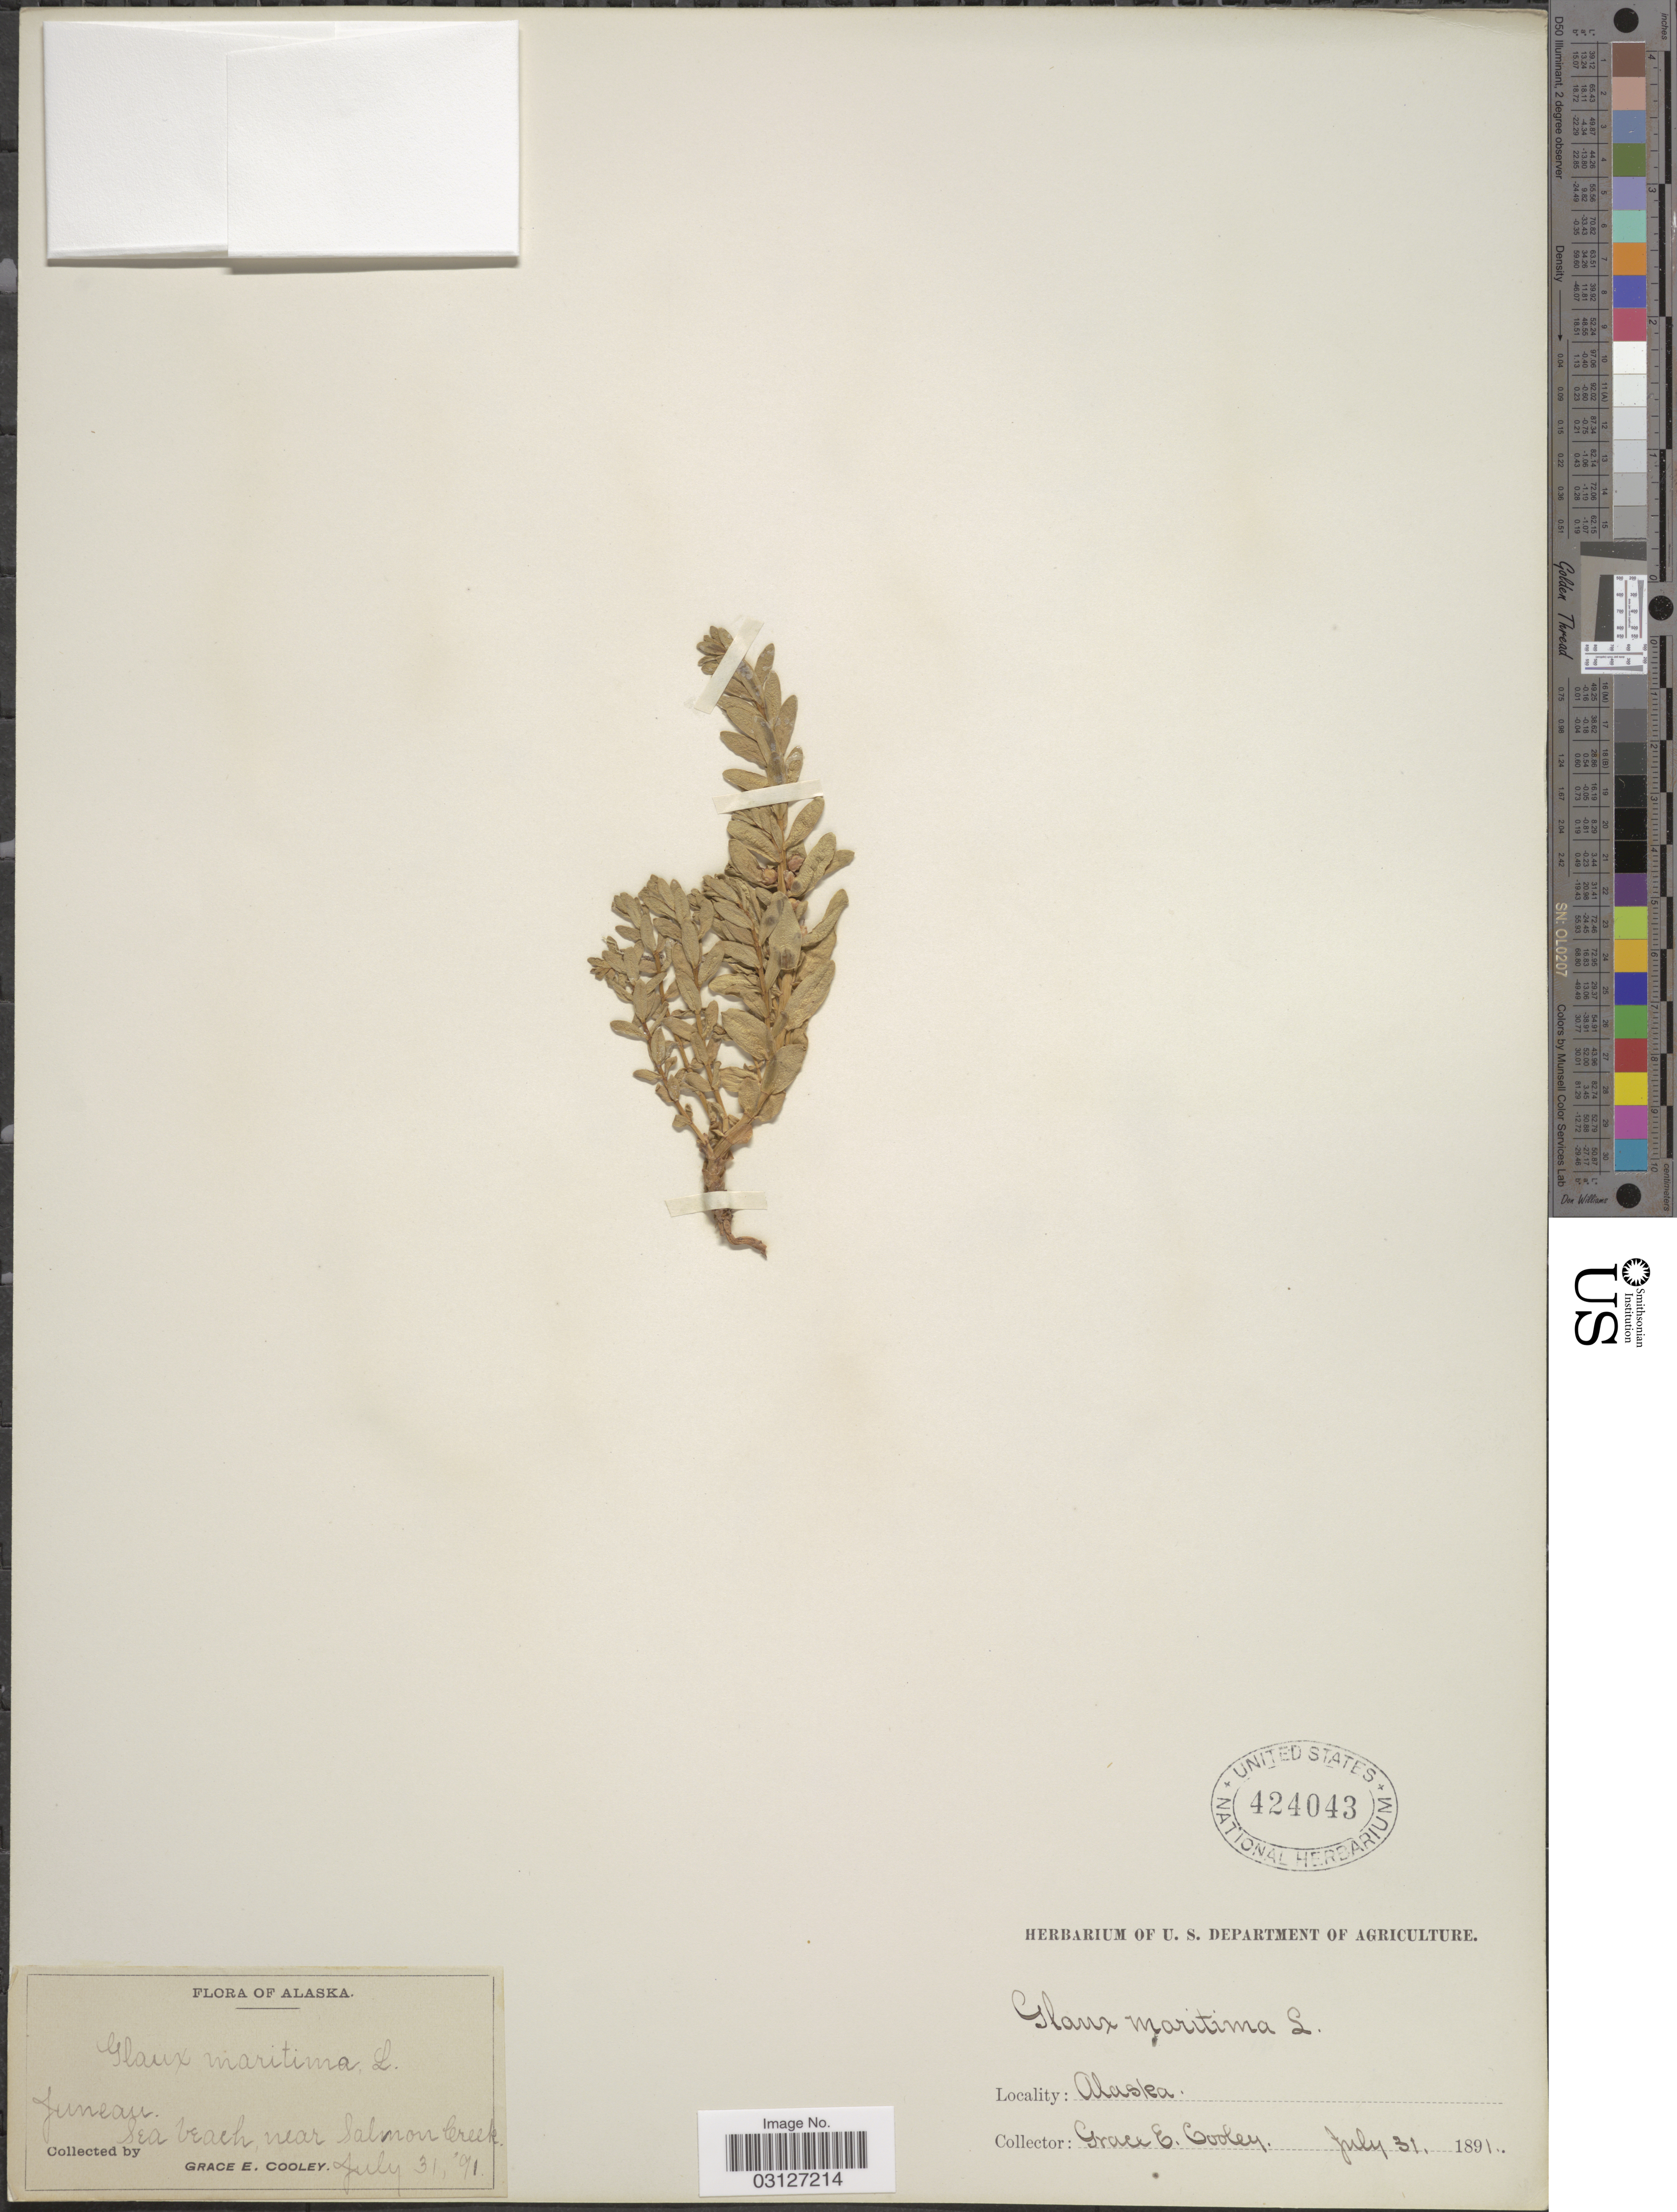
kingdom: Plantae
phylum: Tracheophyta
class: Magnoliopsida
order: Ericales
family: Primulaceae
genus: Glaux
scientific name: Glaux maritima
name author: L.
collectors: G. E. Cooley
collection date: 1891-07-31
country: United States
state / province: Alaska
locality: Juneau. Sea beach, near Salmon Creek.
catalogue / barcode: US 424043